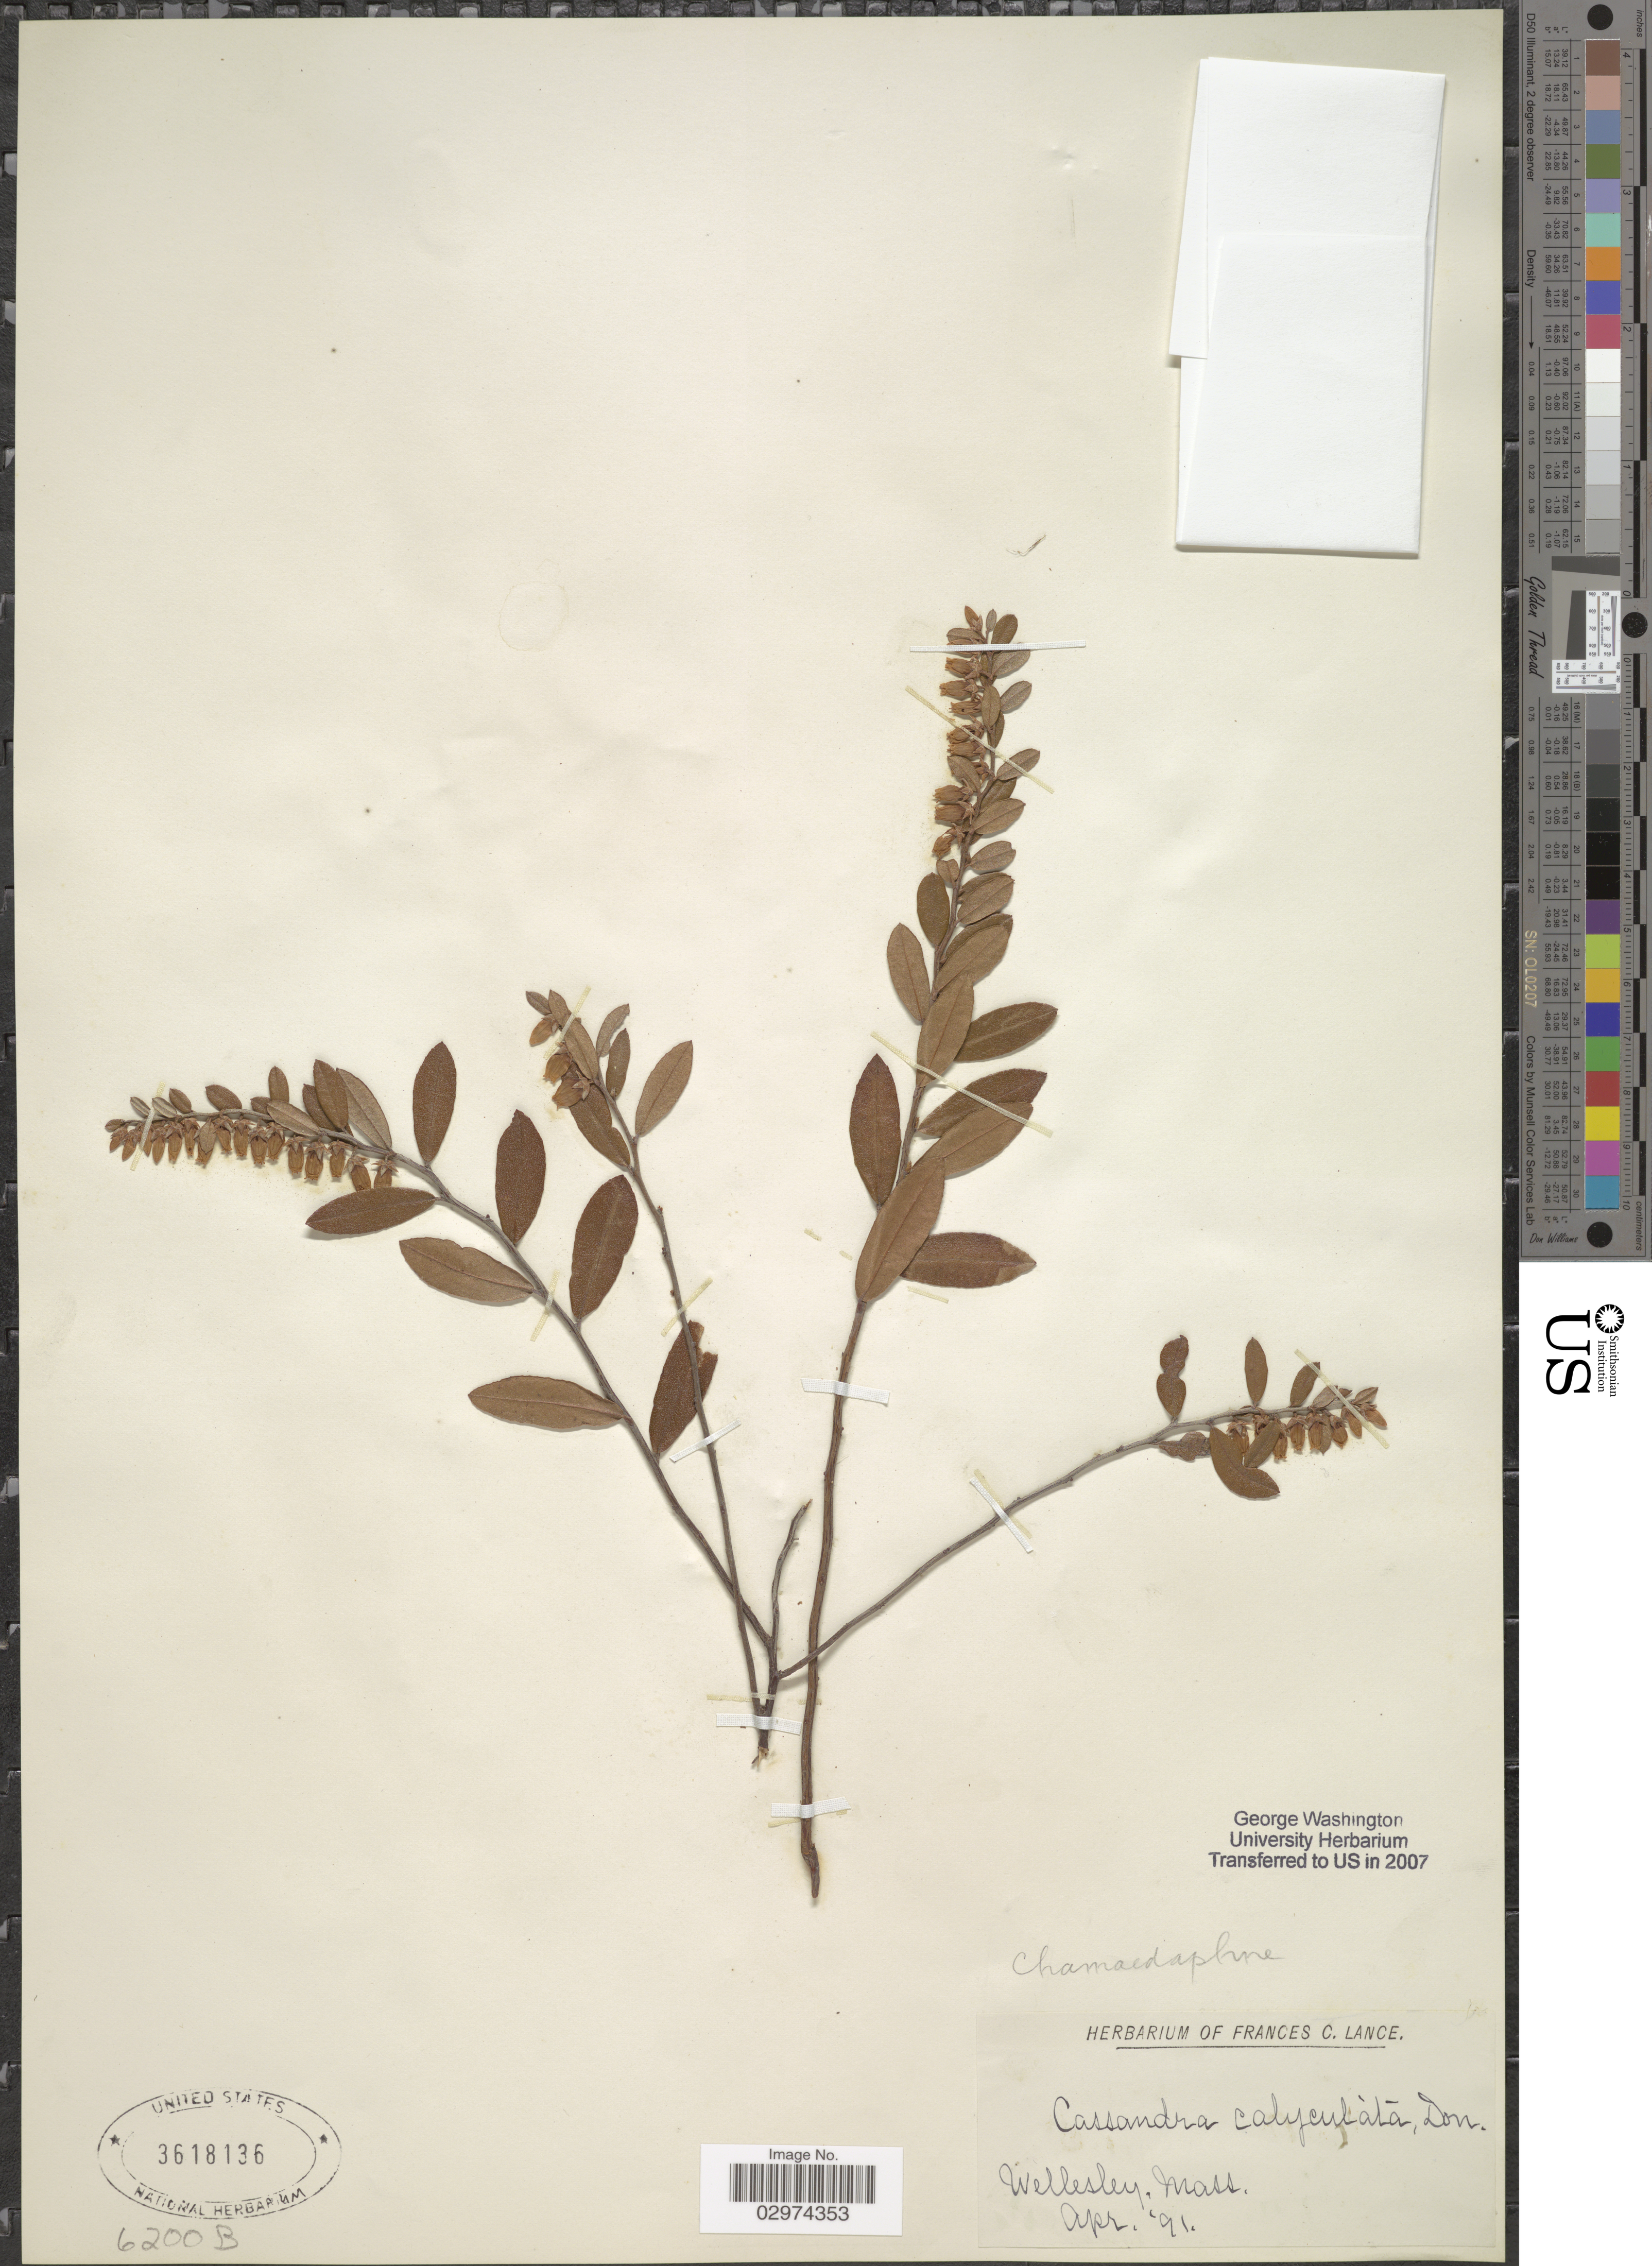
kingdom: Plantae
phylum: Tracheophyta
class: Magnoliopsida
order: Ericales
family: Ericaceae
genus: Chamaedaphne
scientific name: Chamaedaphne calyculata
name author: (L.) Moench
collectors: ex herb. Frances C. Lance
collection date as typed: Transcribed d/m/y: /4/91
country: United States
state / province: Massachusetts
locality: Wellesley, Mass.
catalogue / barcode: US 3618136